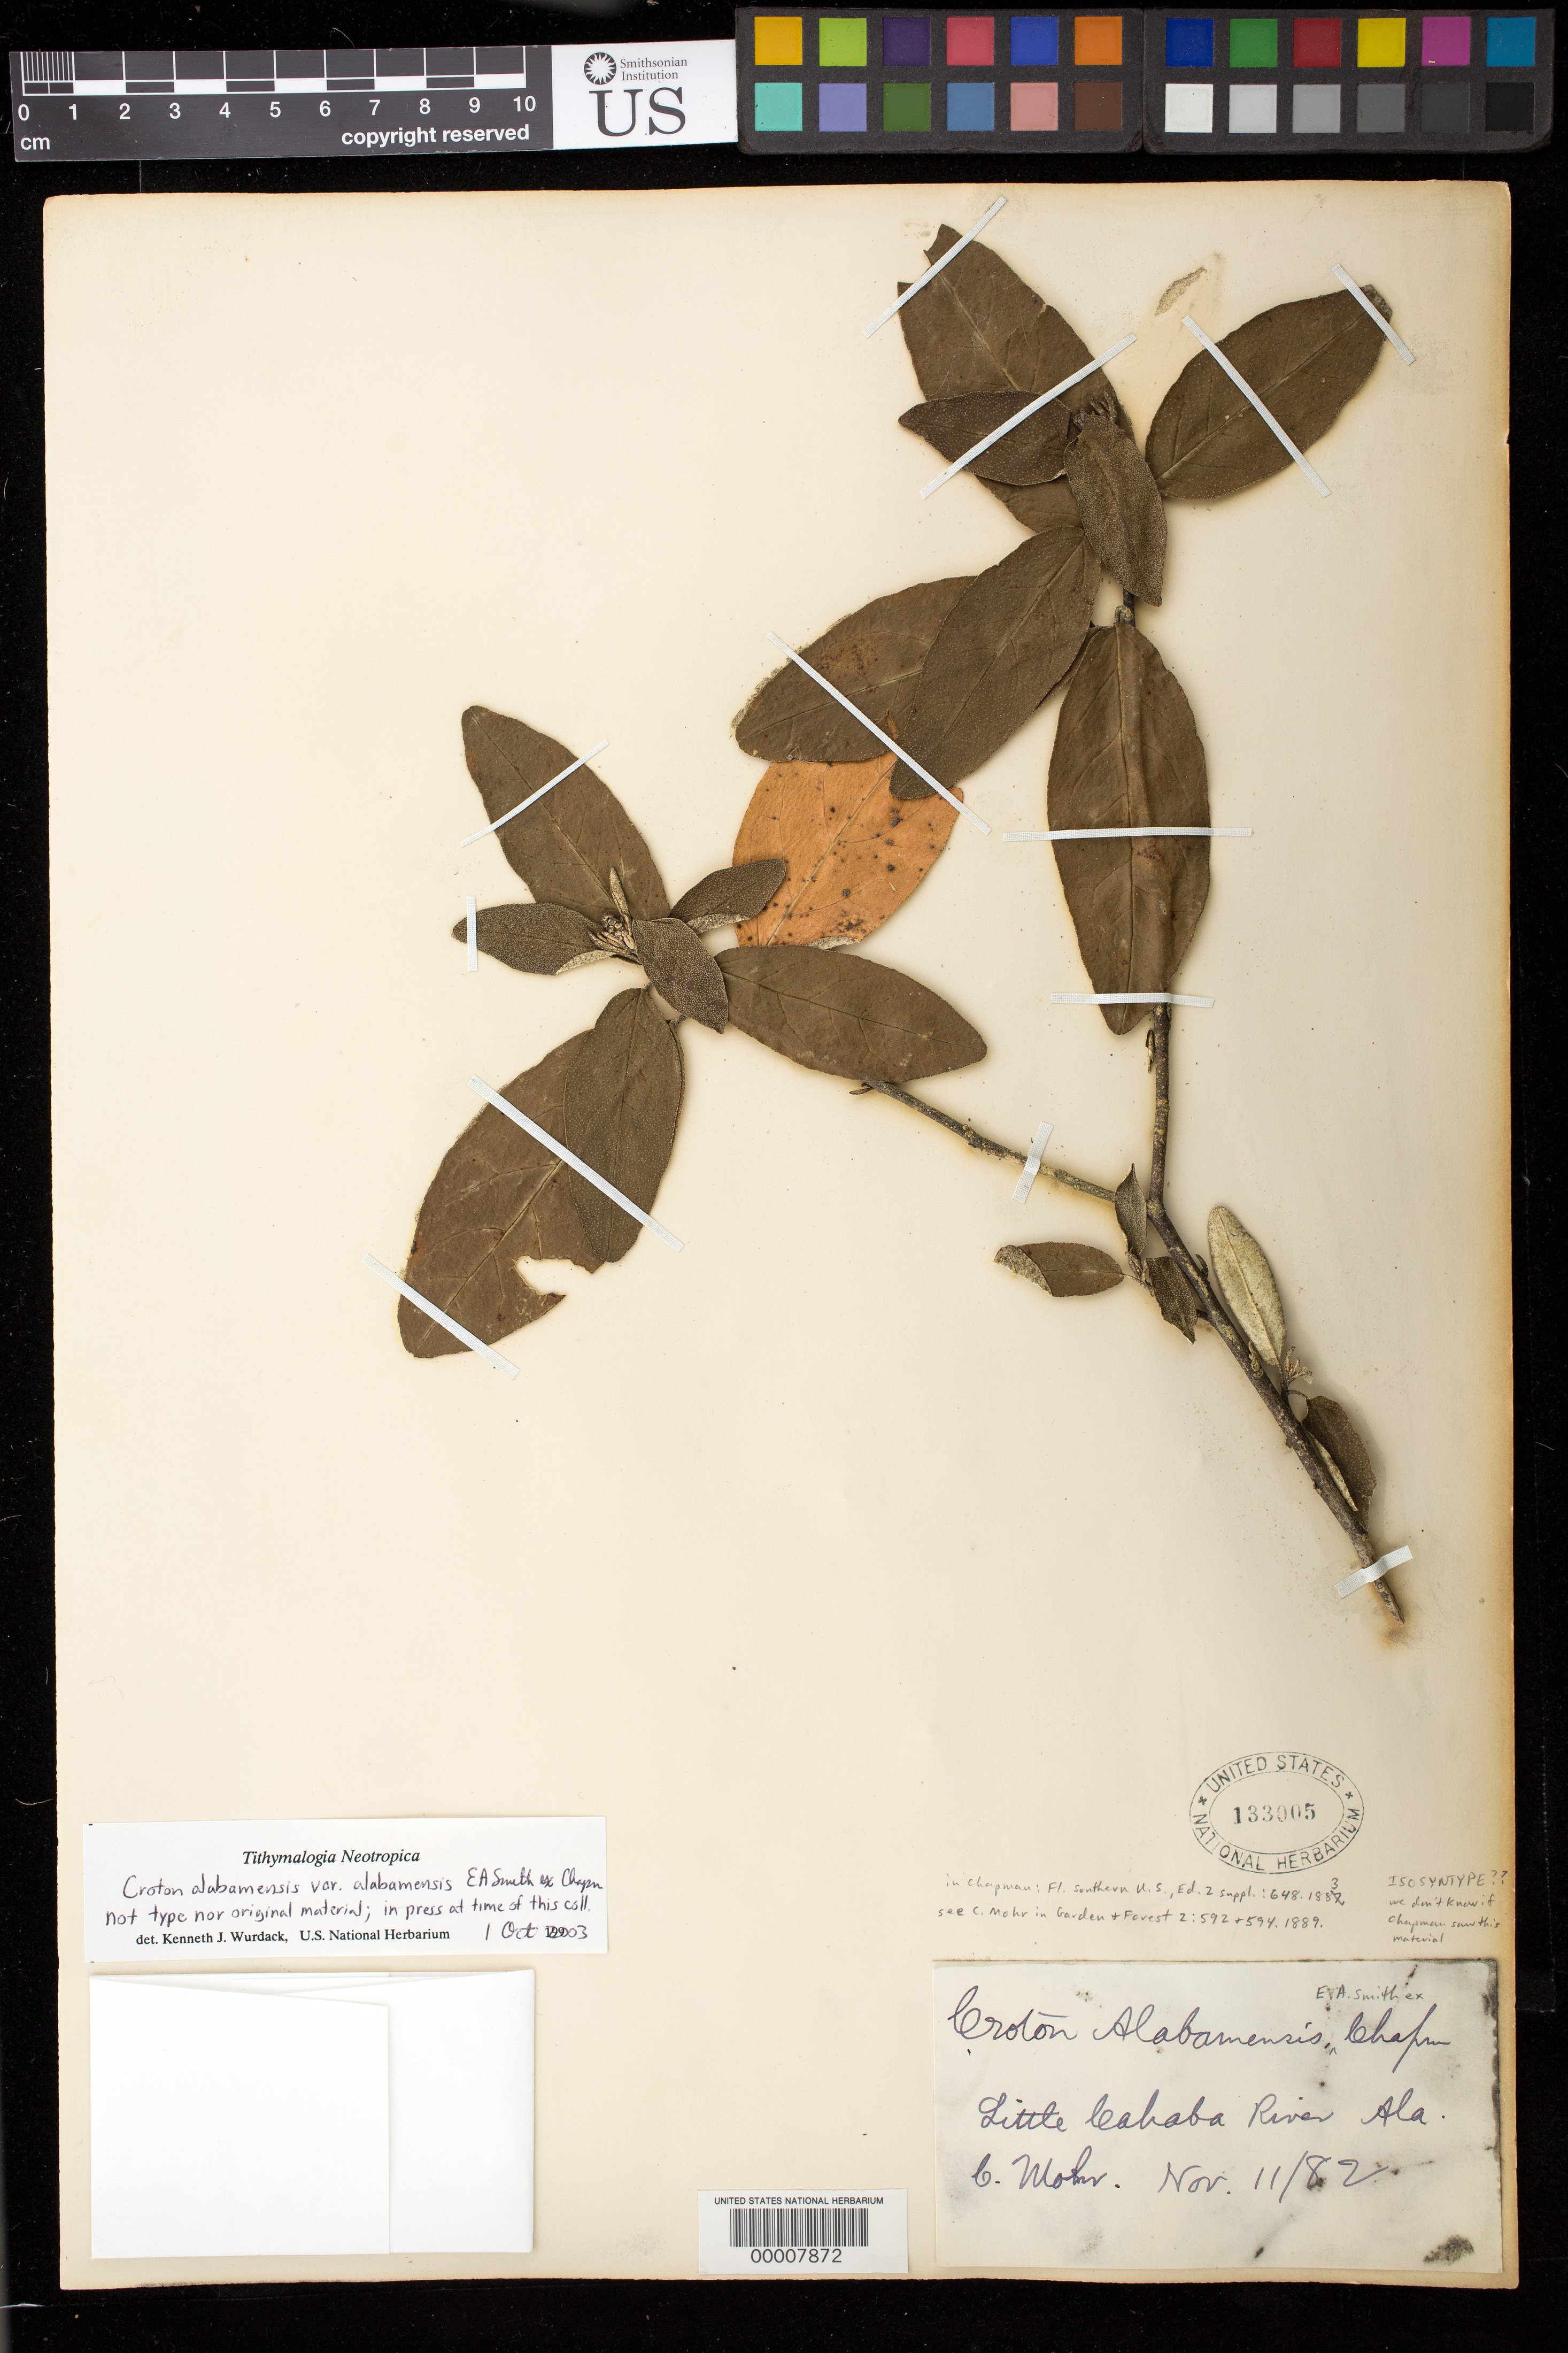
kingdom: Plantae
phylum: Tracheophyta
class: Magnoliopsida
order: Malpighiales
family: Euphorbiaceae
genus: Croton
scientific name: Croton alabamensis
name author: E.A. Sm. ex Chapm.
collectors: C. T. Mohr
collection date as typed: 11 Nov 1982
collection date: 1982-11-11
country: United States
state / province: Alabama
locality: Little Cababa River.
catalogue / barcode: US 133005